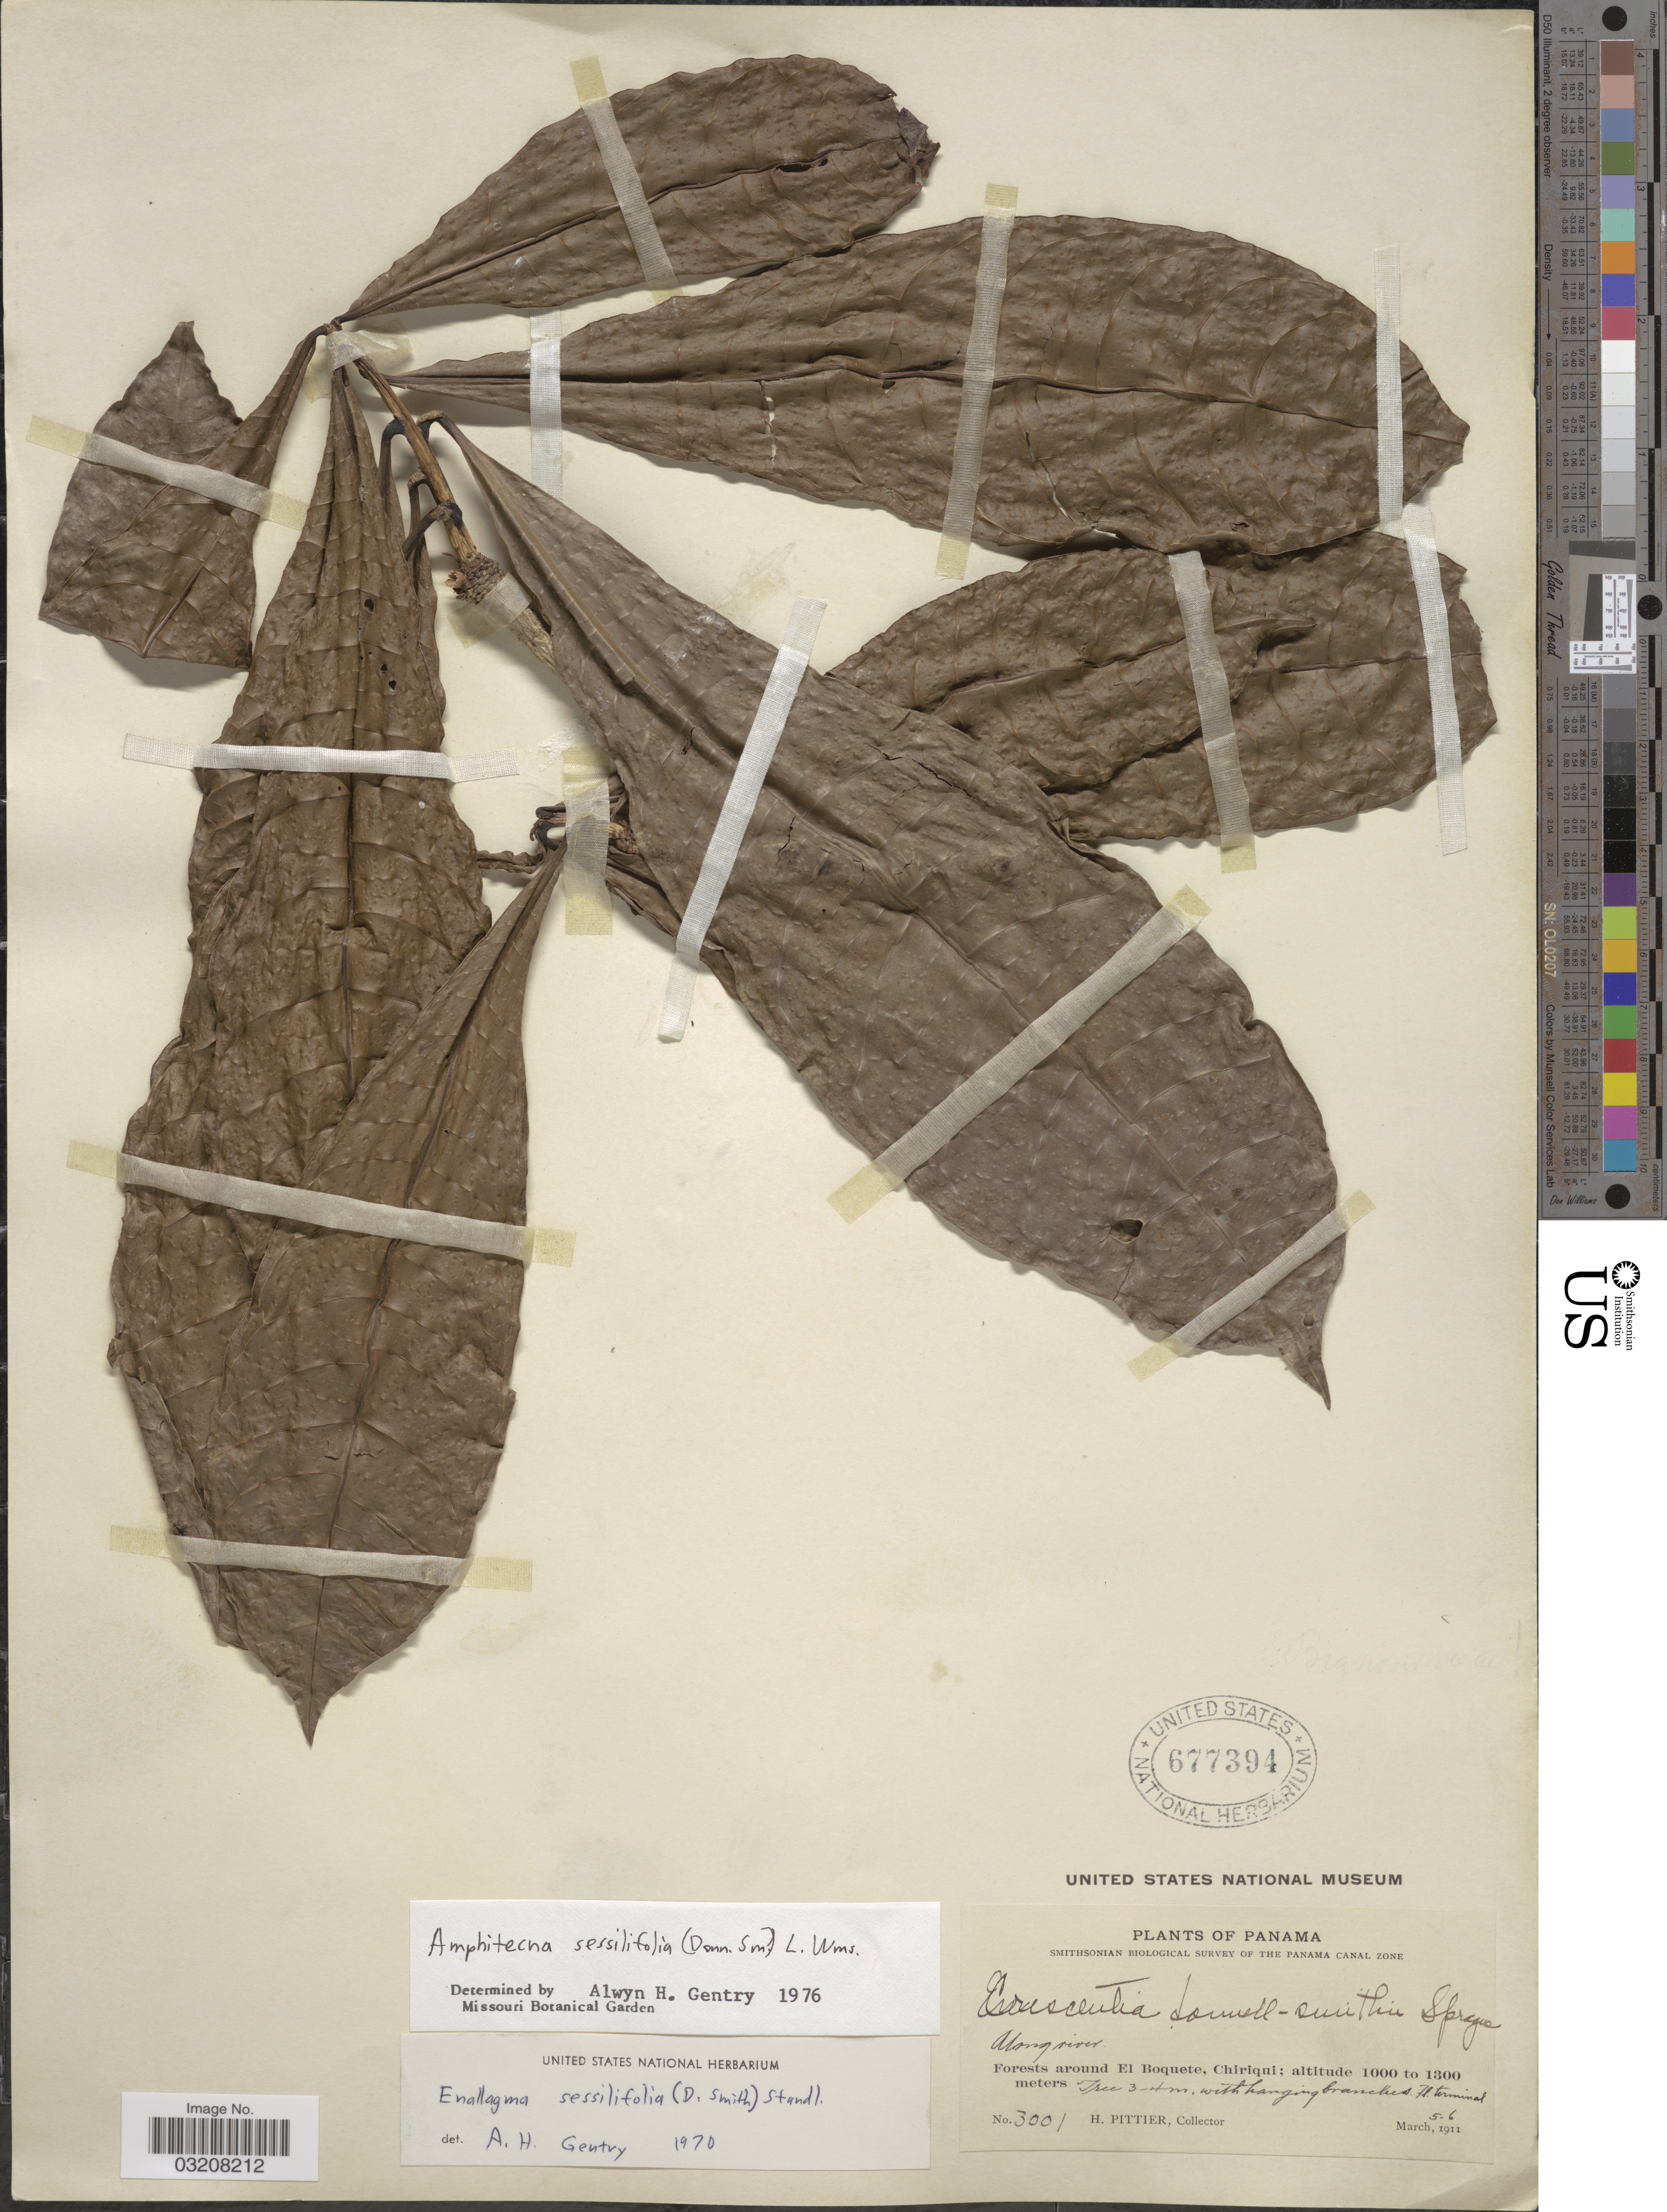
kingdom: Plantae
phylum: Tracheophyta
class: Magnoliopsida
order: Lamiales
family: Bignoniaceae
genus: Amphitecna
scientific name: Amphitecna sessilifolia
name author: (Donn. Sm.) L.O. Williams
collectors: H. F. Pittier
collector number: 3001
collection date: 1911-03-05/1911-03-06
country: Panama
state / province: Chiriqui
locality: The Panama Canal Zone. Forests around El Boquete.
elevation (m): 1000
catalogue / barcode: US 677394